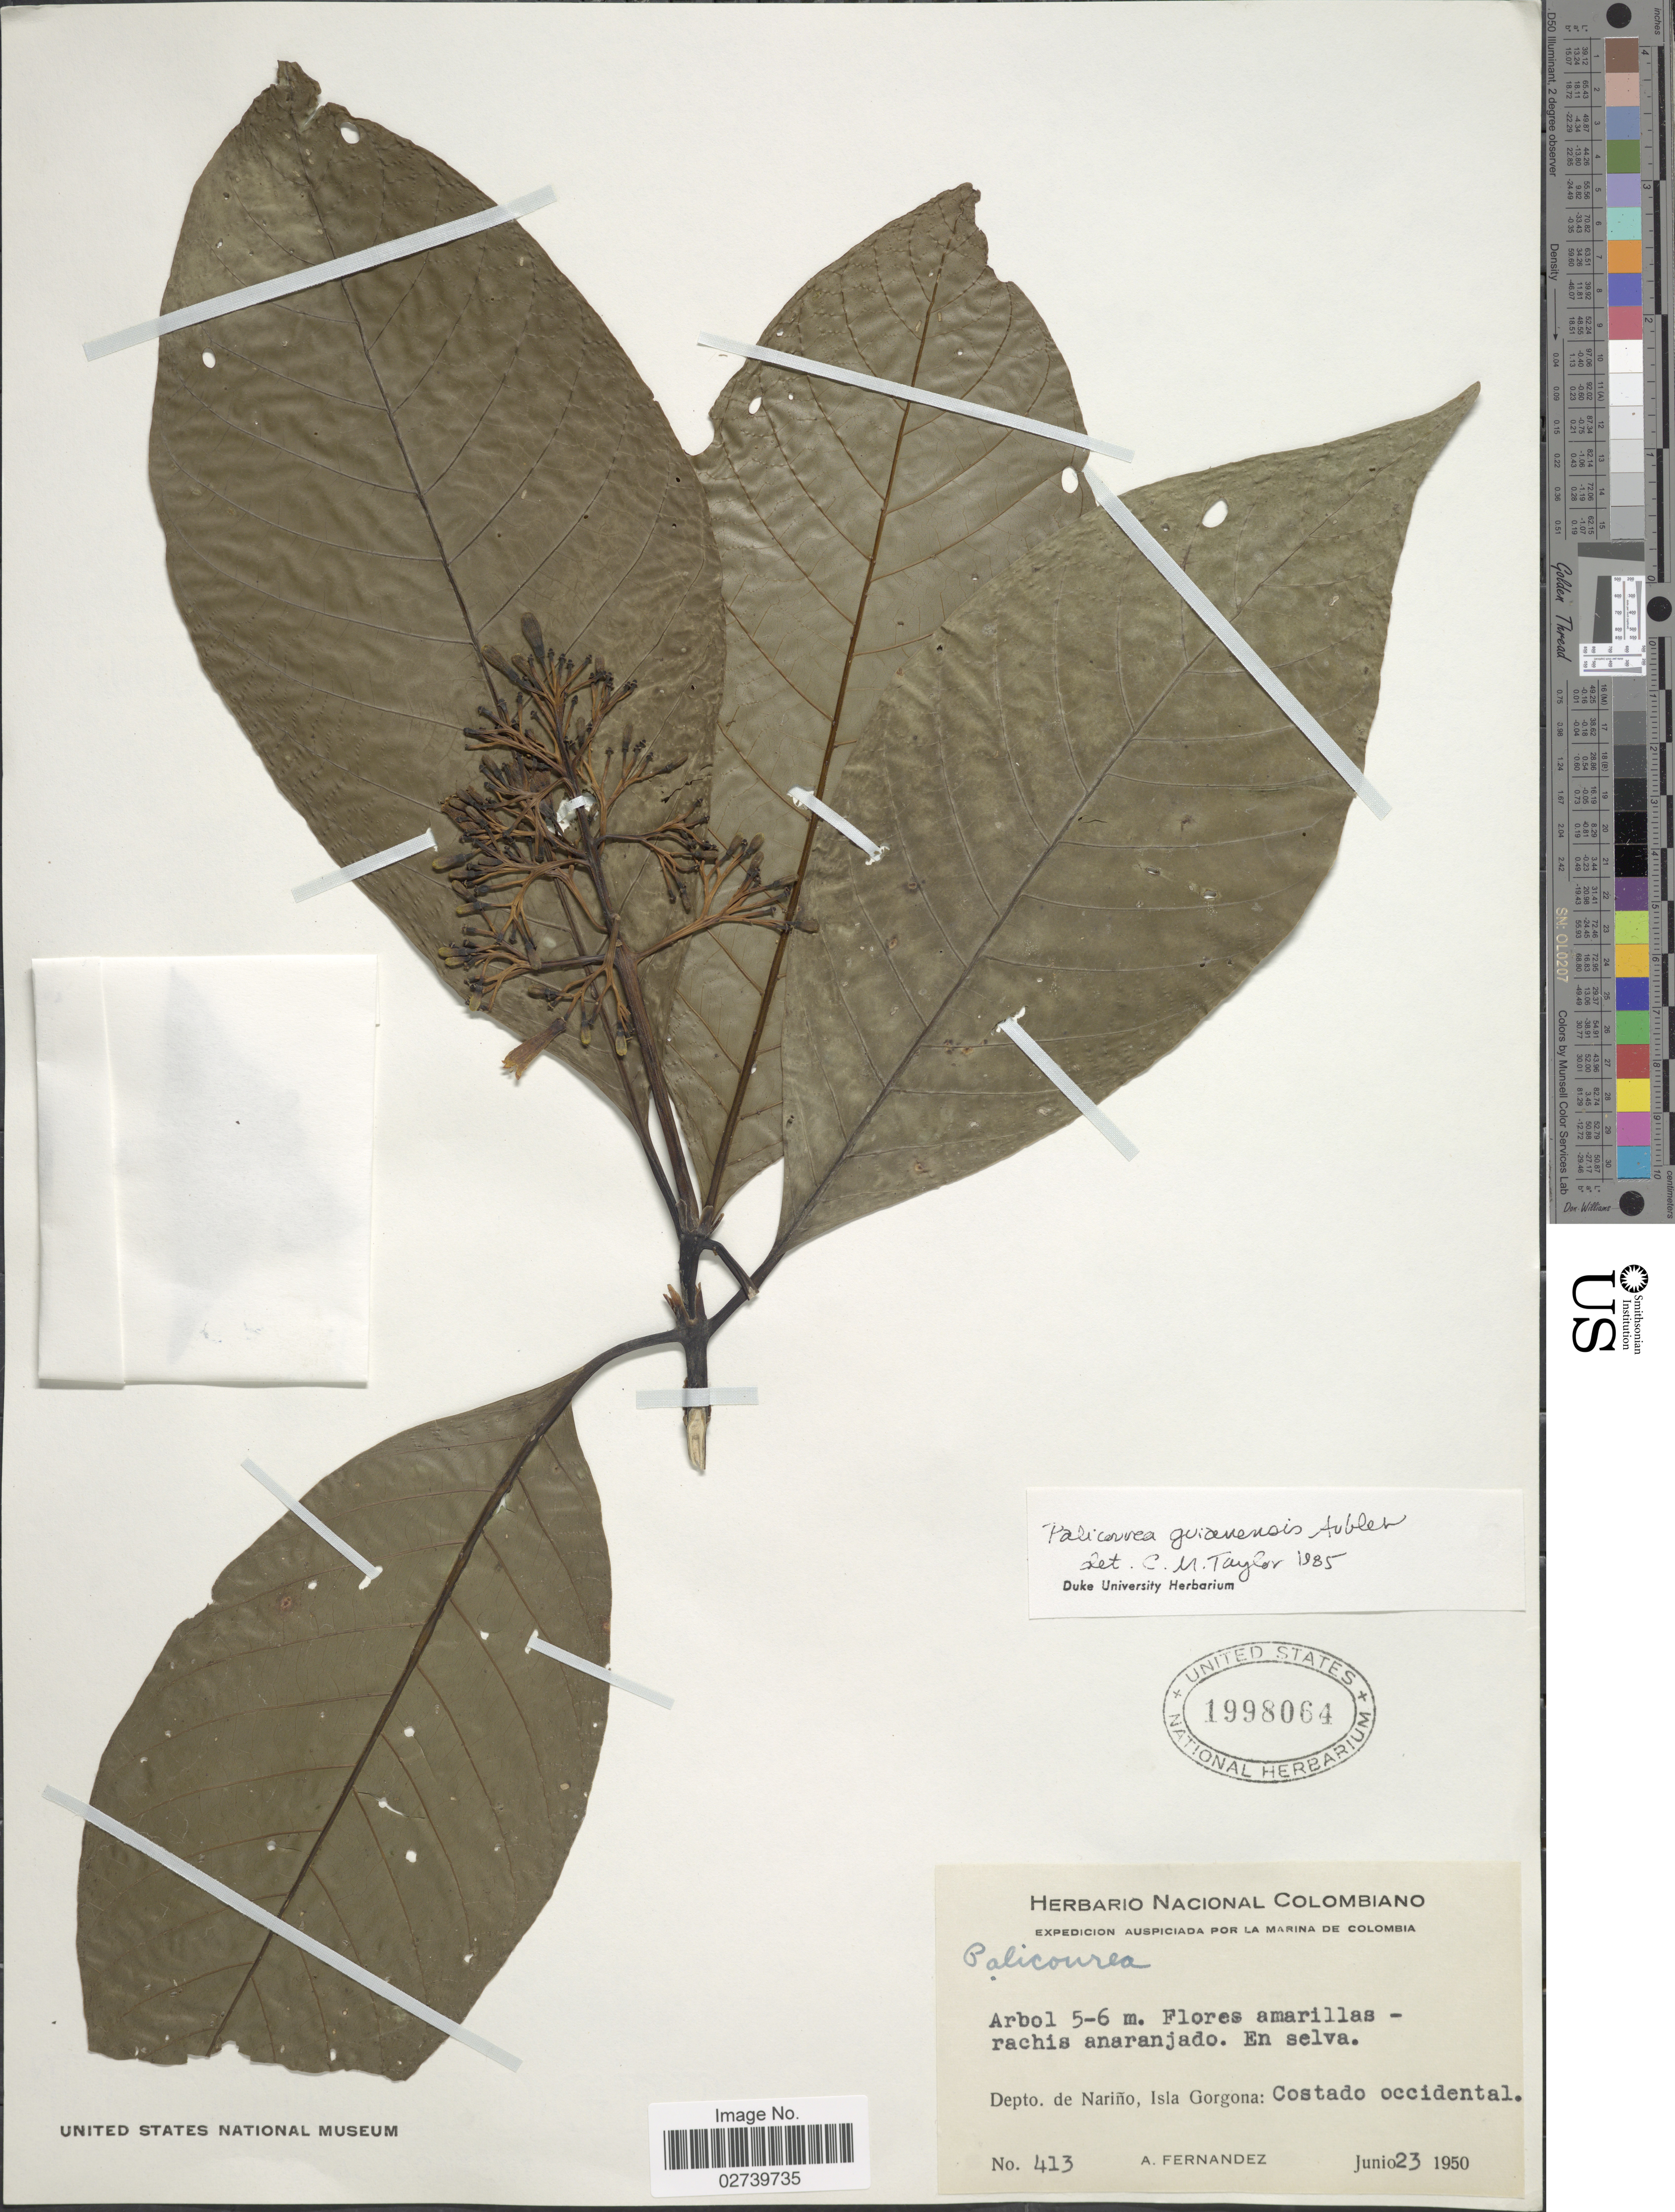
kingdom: Plantae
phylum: Tracheophyta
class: Magnoliopsida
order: Gentianales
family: Rubiaceae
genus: Palicourea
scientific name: Palicourea guianensis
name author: Aubl.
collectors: A. Fernandez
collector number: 413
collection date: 1950-06-23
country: Colombia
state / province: Nariño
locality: Isla Gorgona: Costado occidental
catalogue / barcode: US 1998064